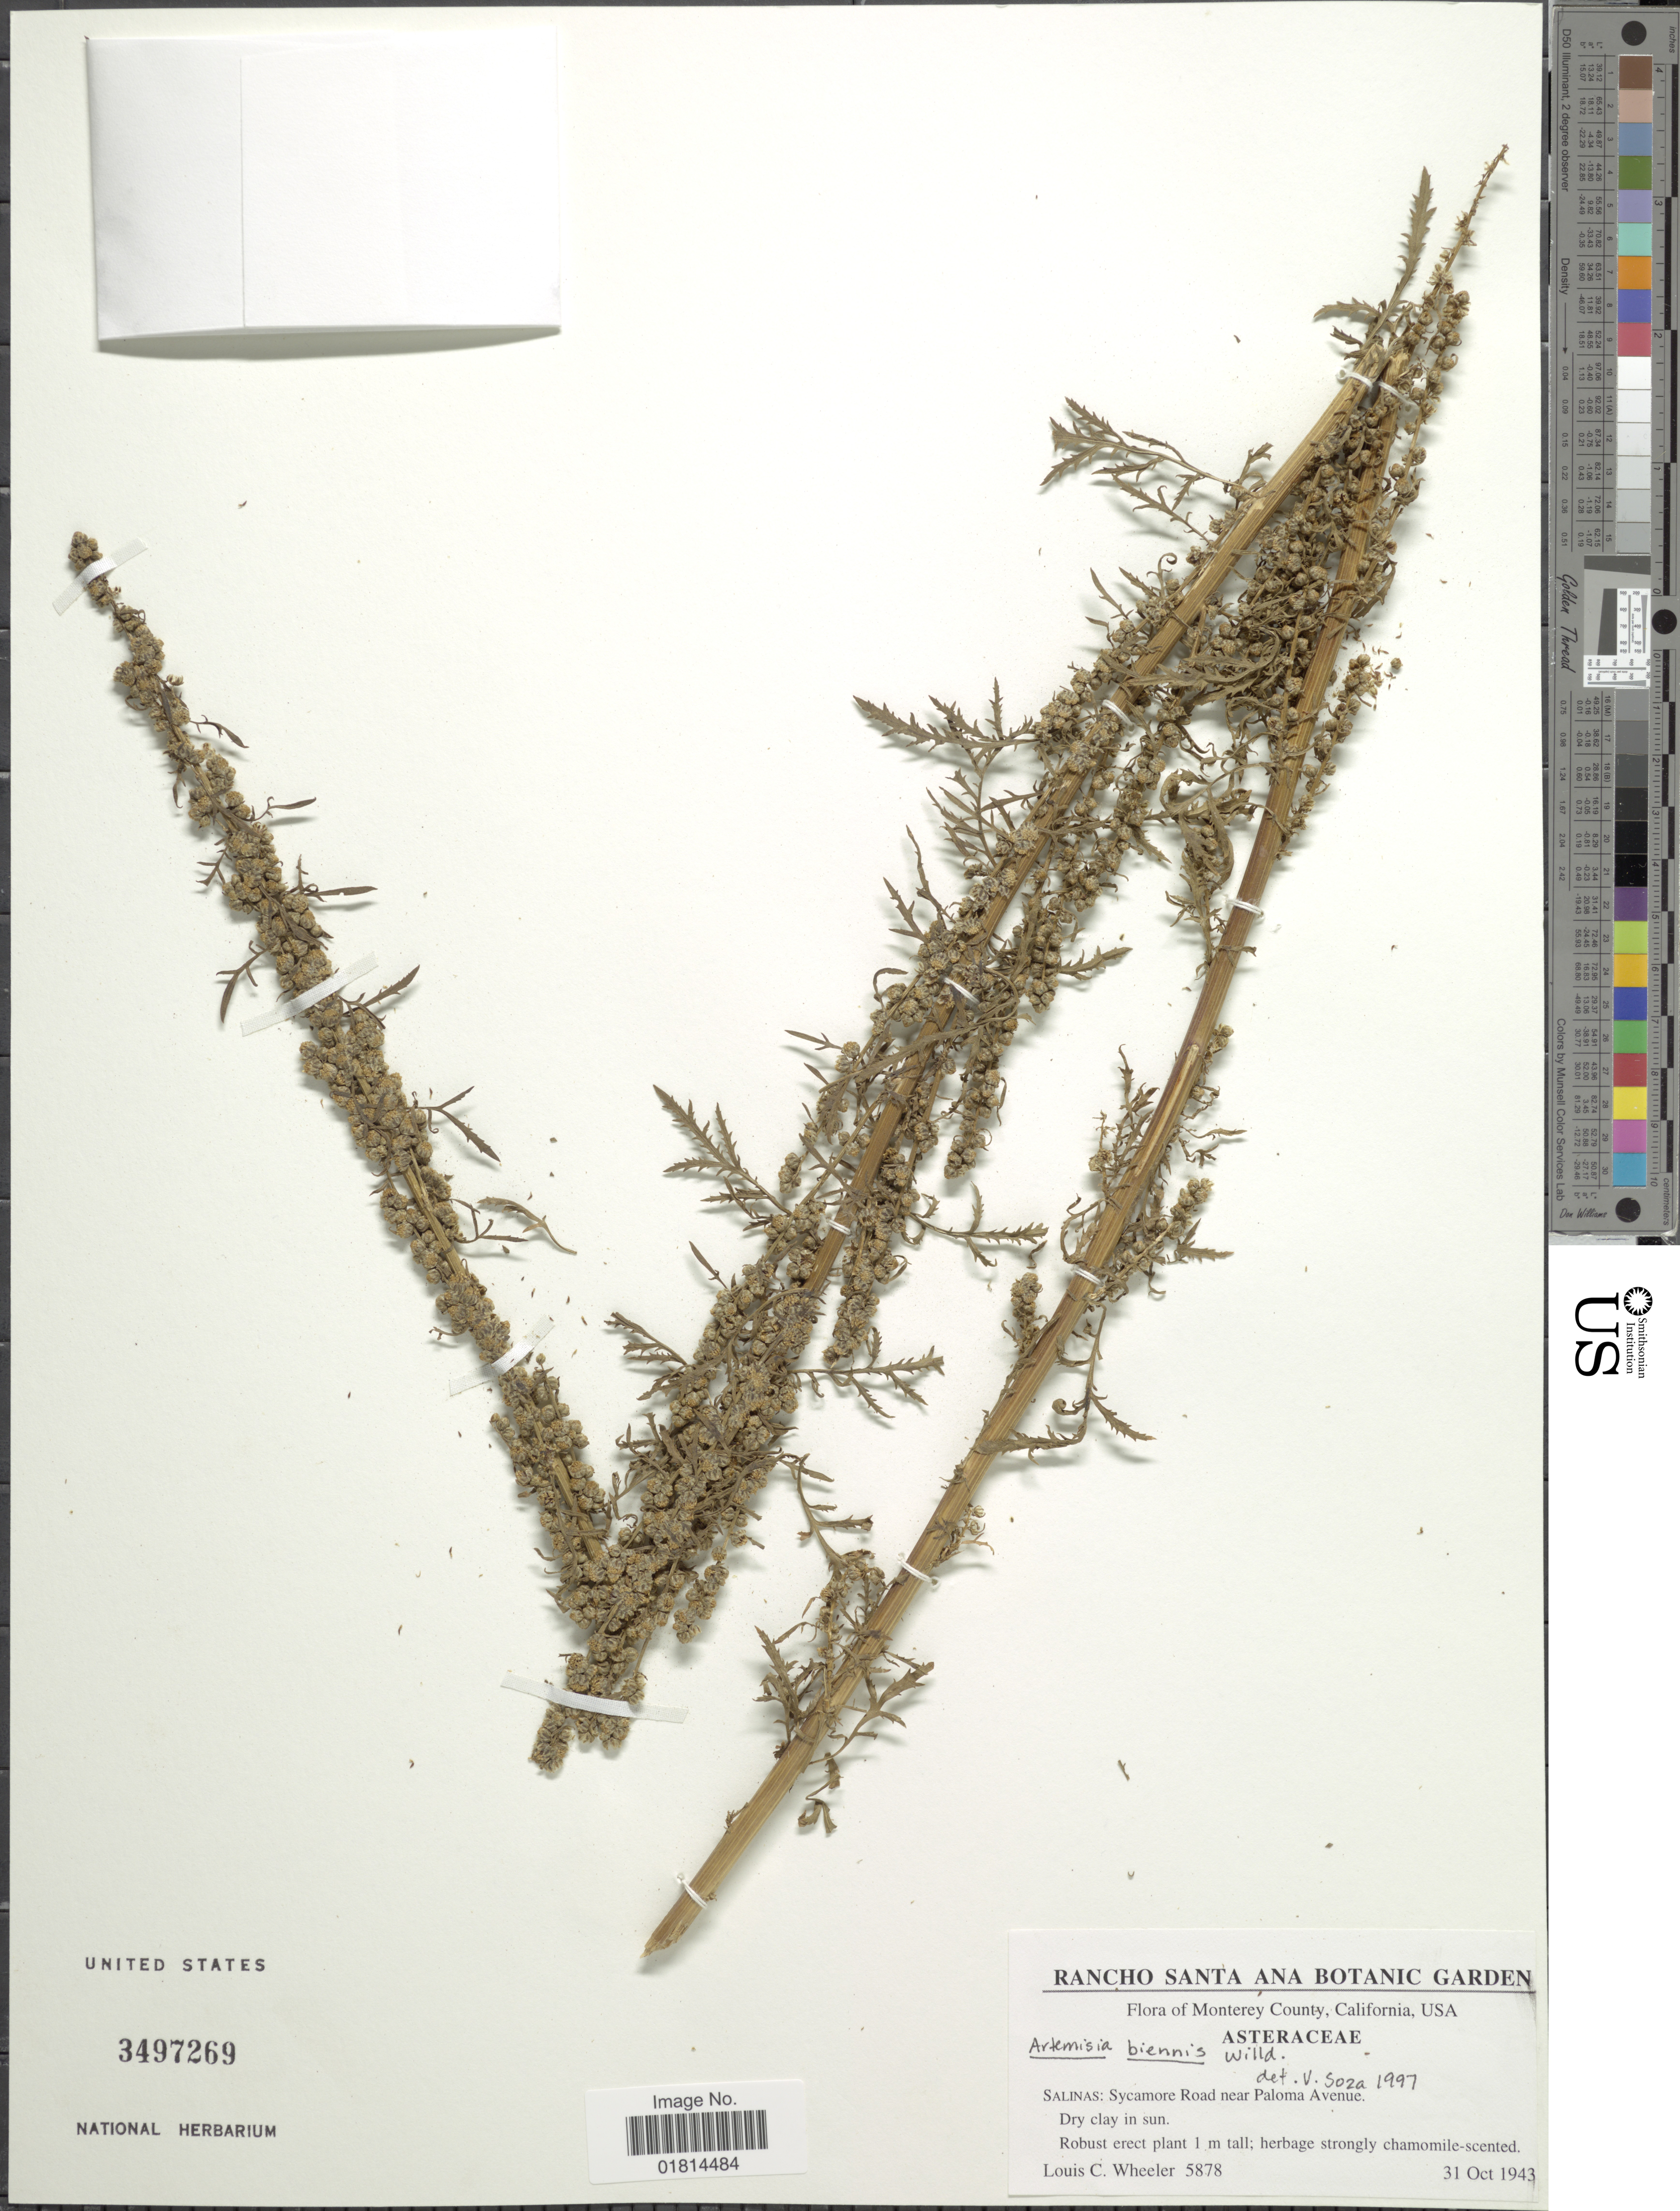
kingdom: Plantae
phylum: Tracheophyta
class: Magnoliopsida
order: Asterales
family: Asteraceae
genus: Artemisia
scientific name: Artemisia biennis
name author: Willd.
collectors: L. C. Wheeler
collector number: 5878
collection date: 1943-10-31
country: United States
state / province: California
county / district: Monterey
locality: Monterey County, California, USA. Salinas: Sycamore Road near Paloma Avenue.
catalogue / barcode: US 3497269